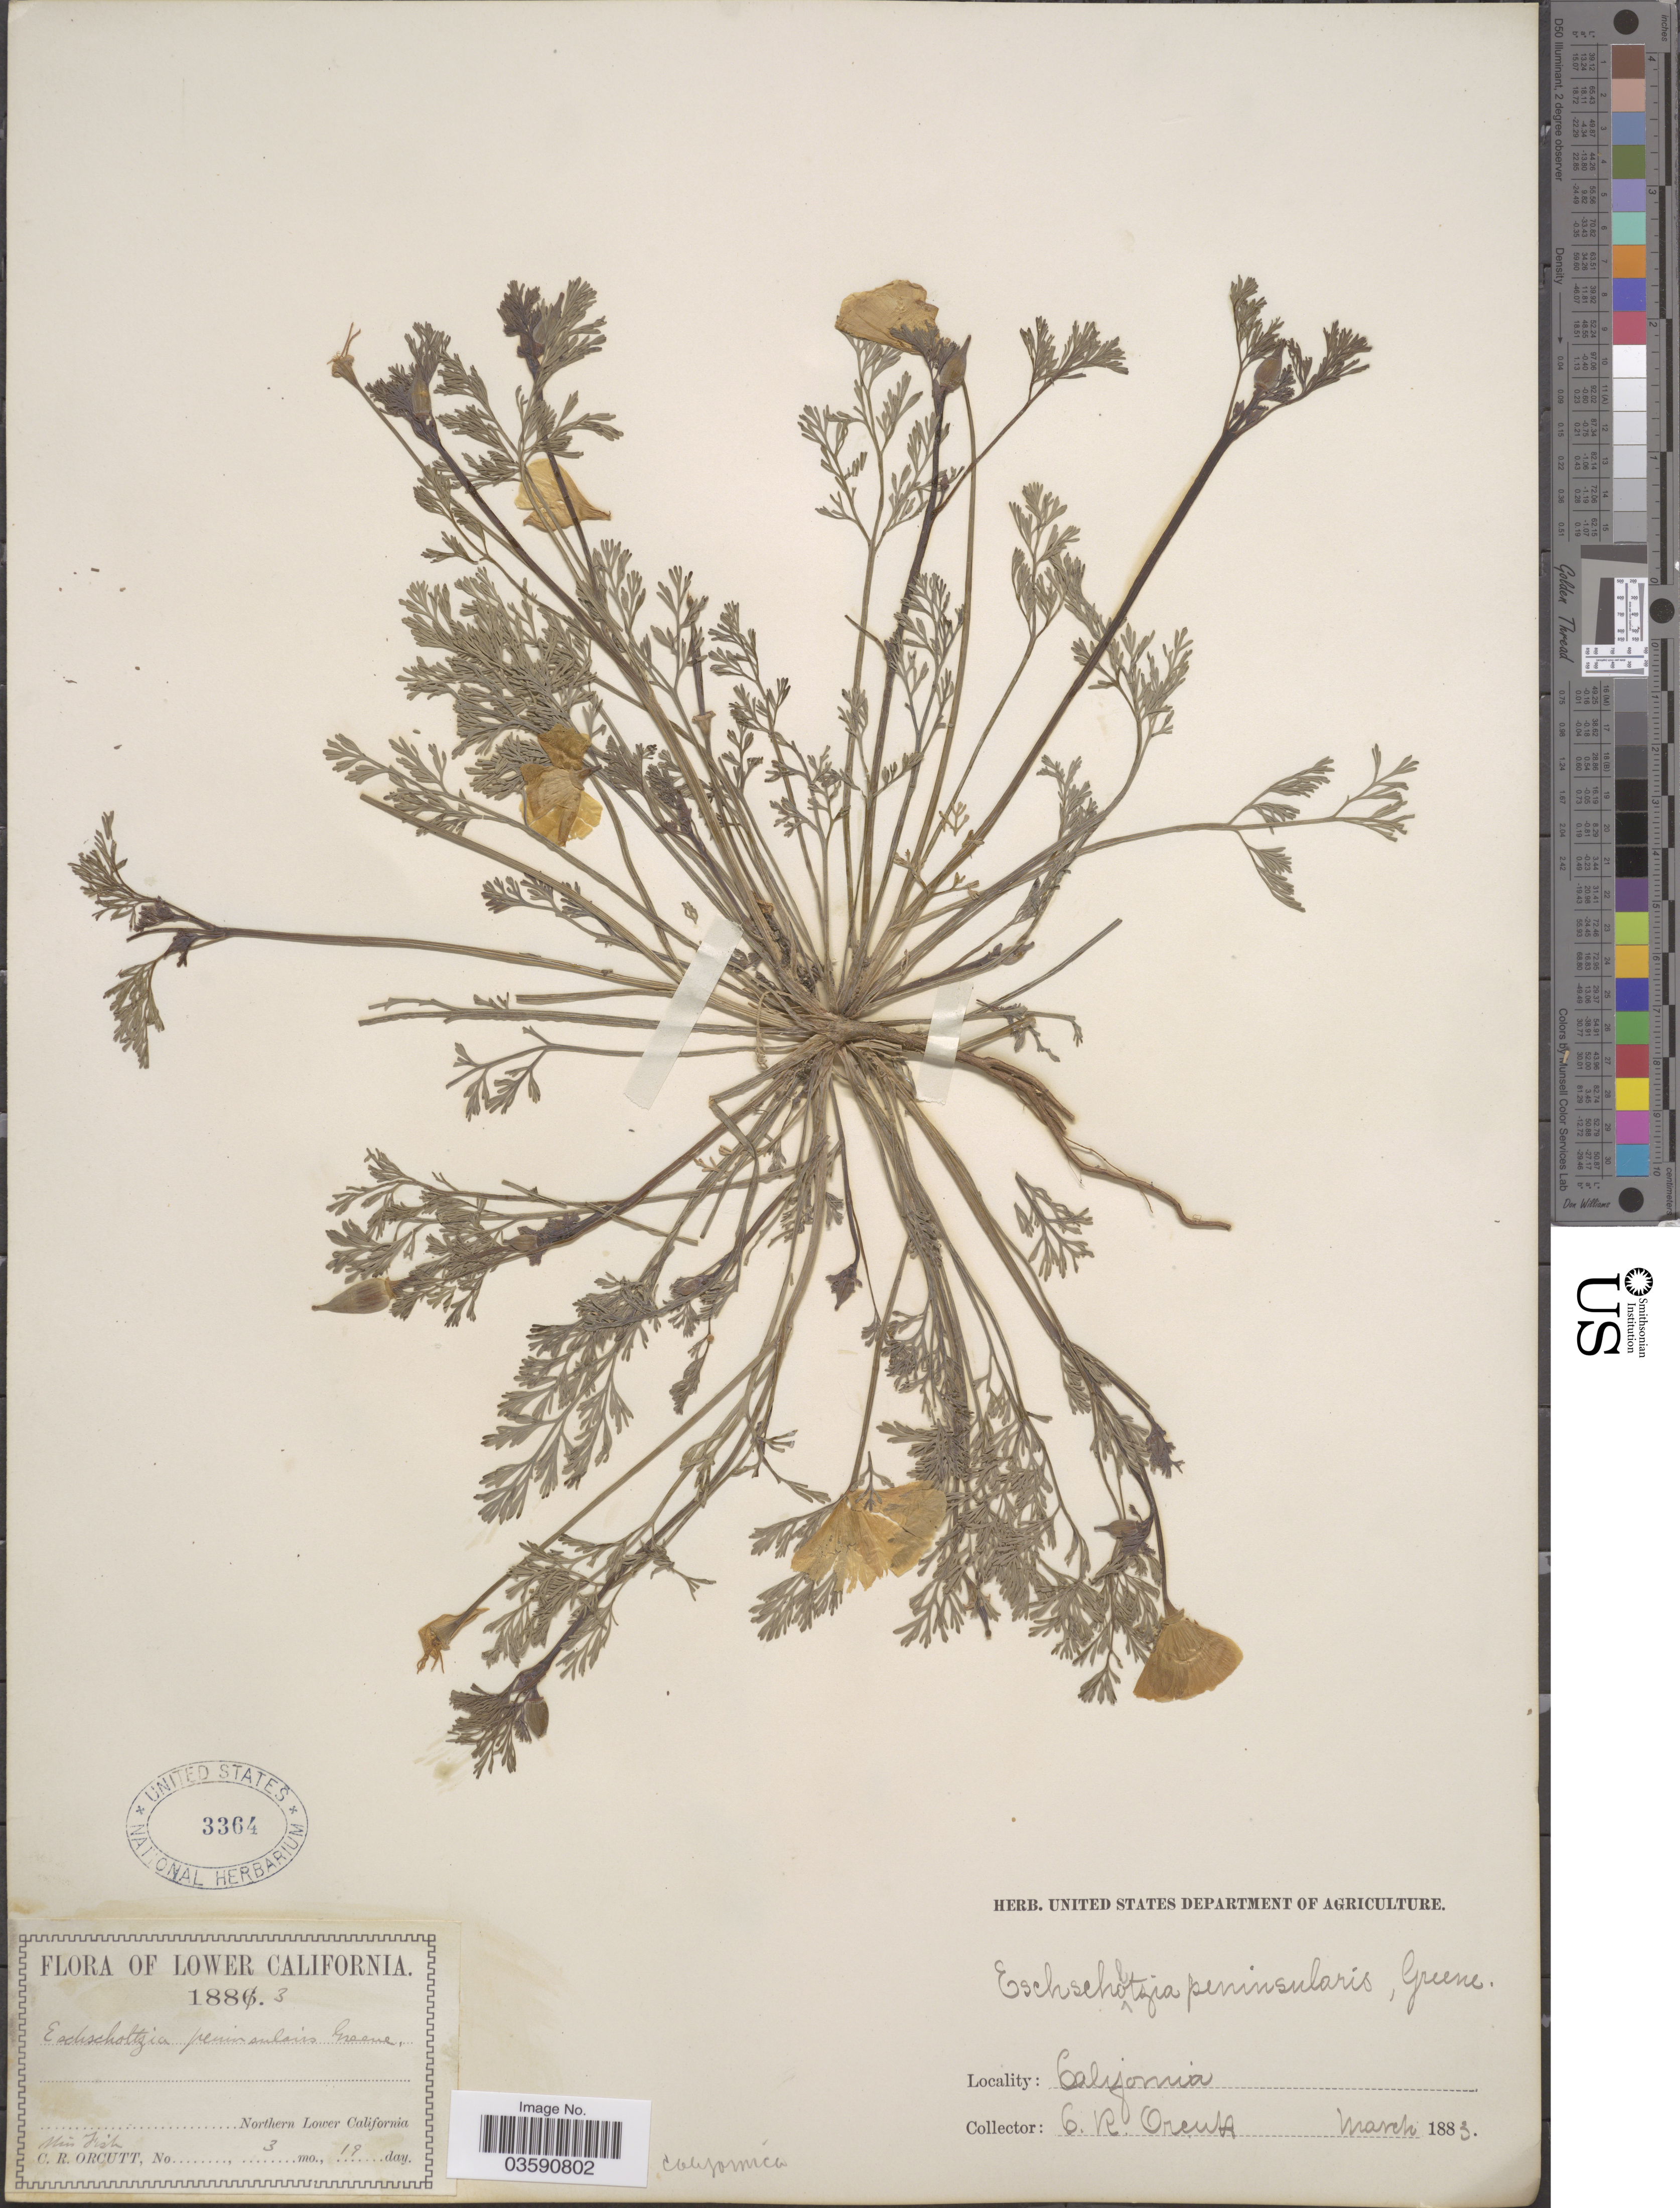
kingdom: Plantae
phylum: Tracheophyta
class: Magnoliopsida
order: Ranunculales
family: Papaveraceae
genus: Eschscholzia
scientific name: Eschscholzia peninsularis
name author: Greene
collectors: Fish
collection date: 1883-03-19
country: Mexico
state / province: Baja California Norte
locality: Lower California. Northern Lower California.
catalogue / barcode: US 3364